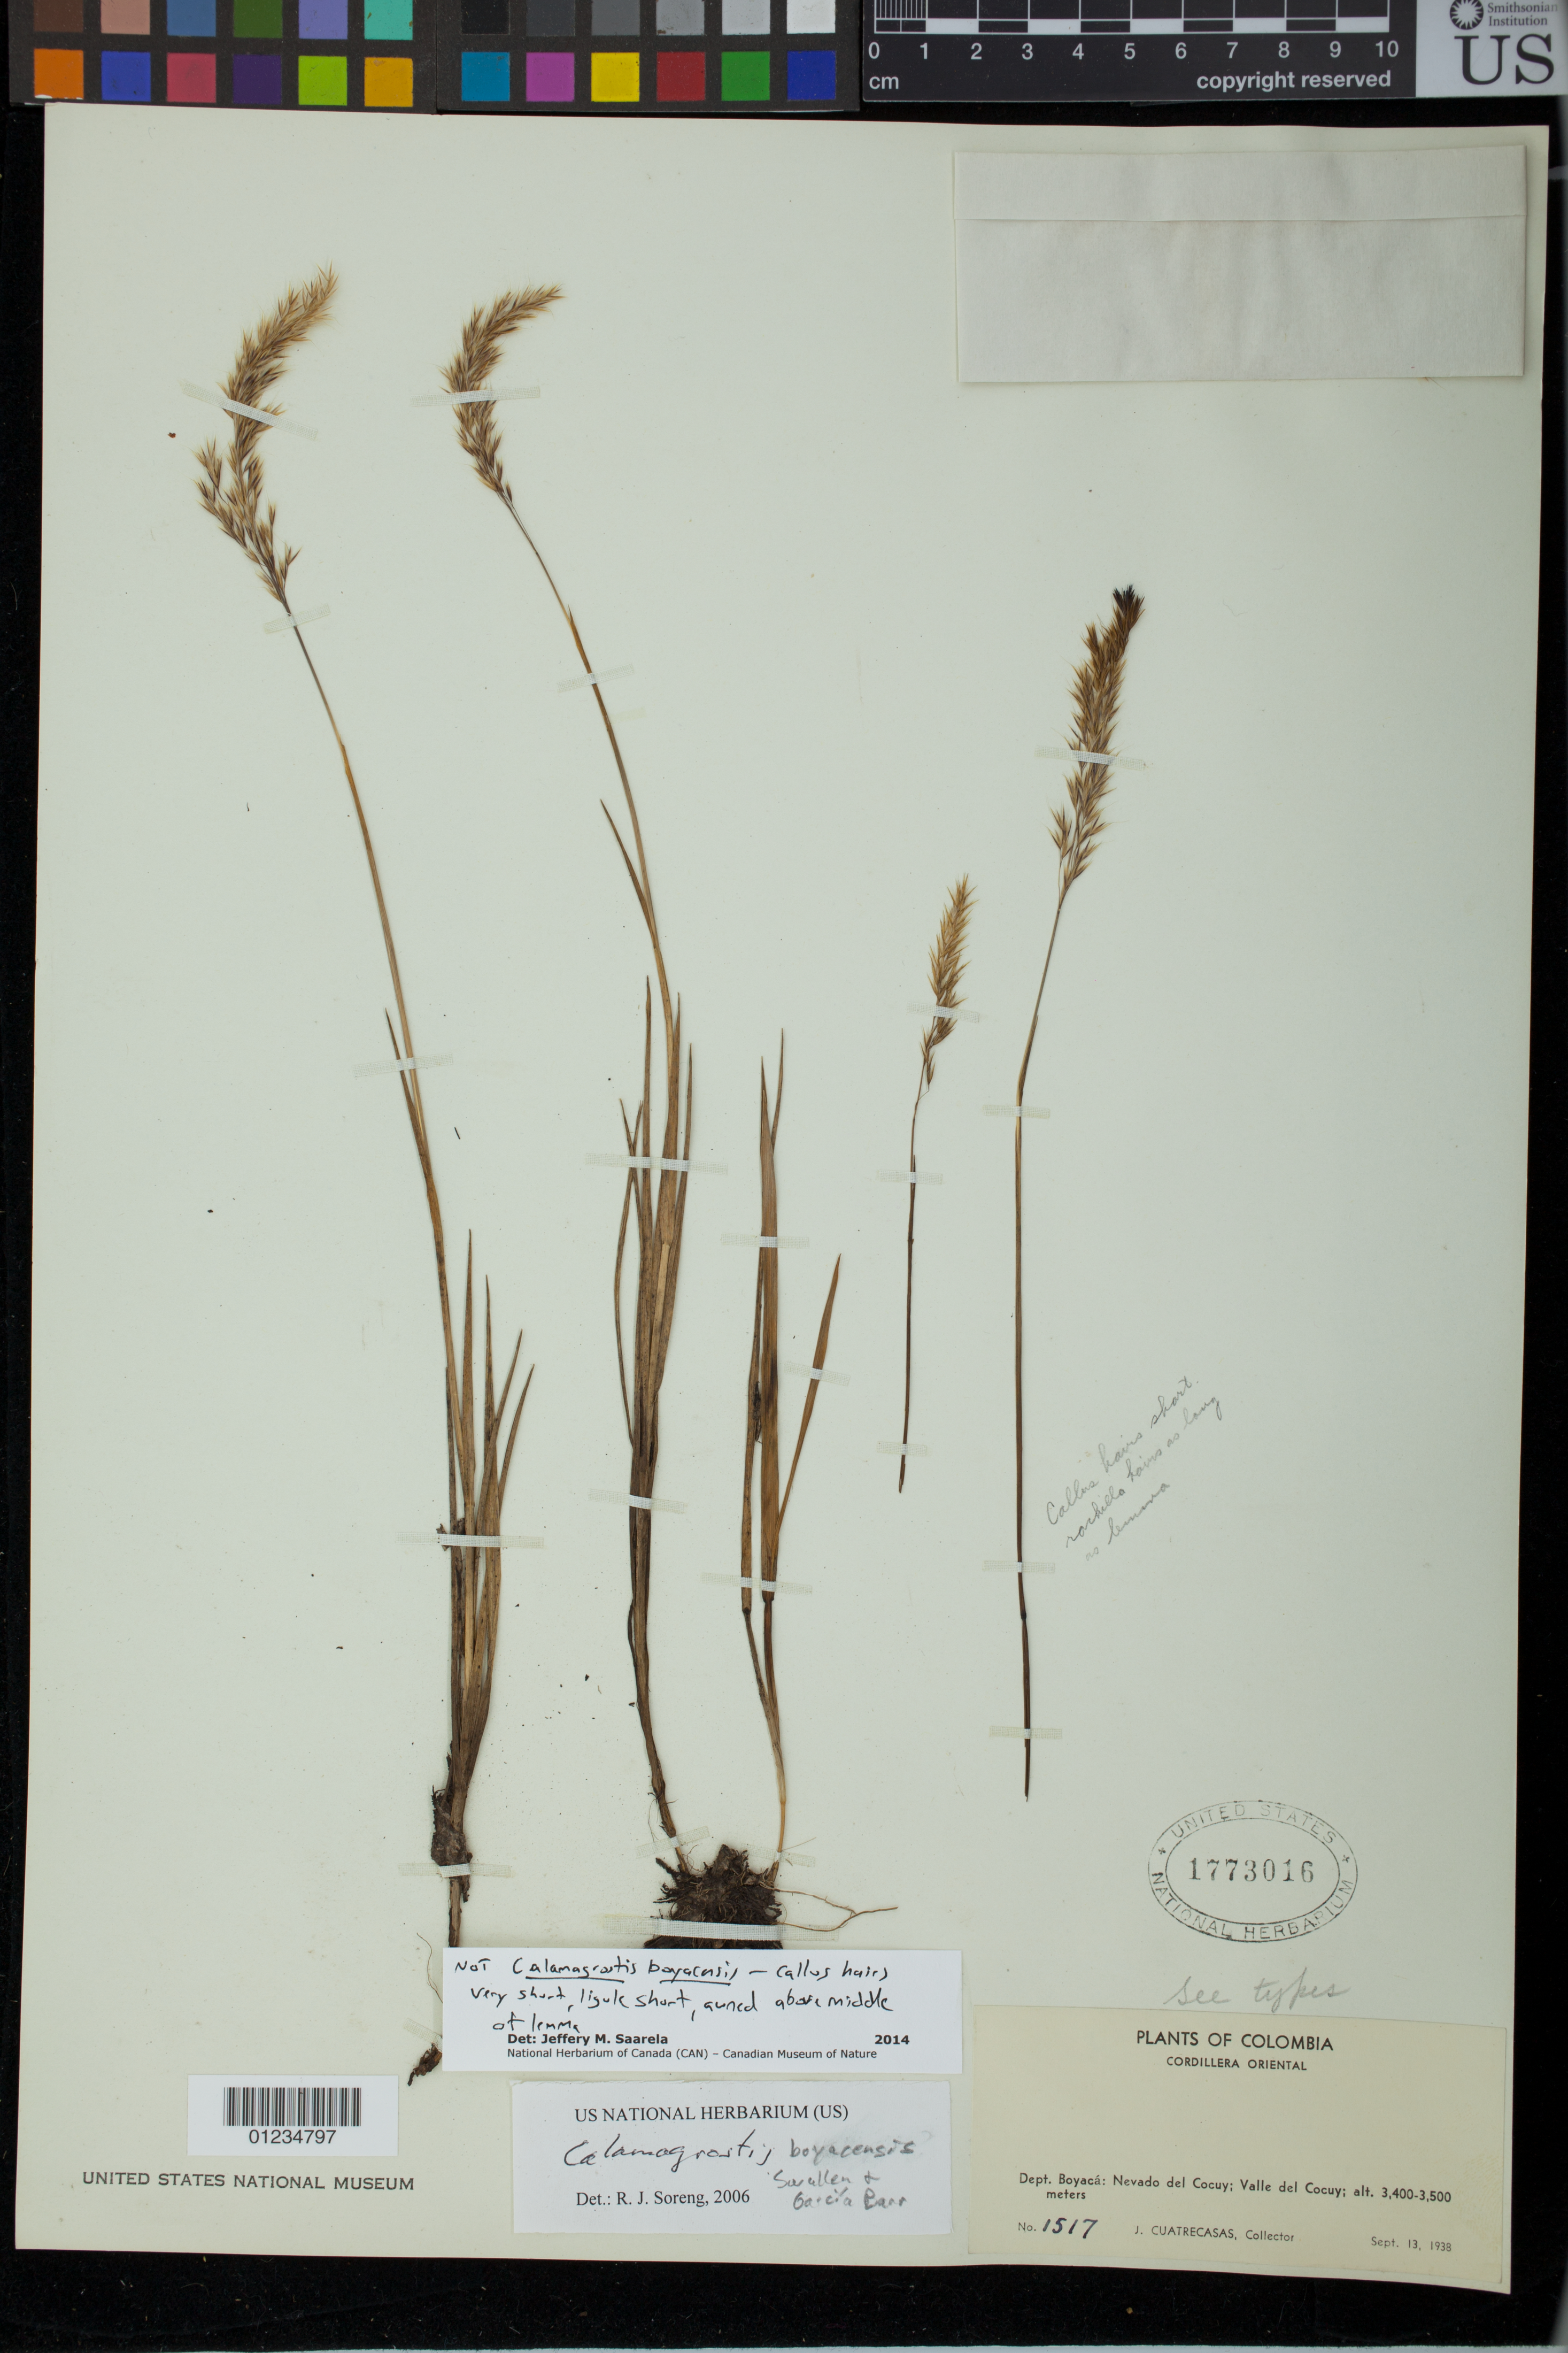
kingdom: Plantae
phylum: Tracheophyta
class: Liliopsida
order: Poales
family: Poaceae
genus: Calamagrostis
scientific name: Calamagrostis planifolia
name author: (Kunth) Trin. ex Steud.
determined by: Soreng, Robert J., Research Associate (BOT), Smithsonian Institution - National Museum of Natural History (UNITED STATES)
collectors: J. Cuatrecasas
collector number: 1517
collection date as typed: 13 Sep 1938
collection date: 1938-09-13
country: Colombia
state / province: Boyacá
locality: Nevada del Cocuy; Valle del Cocuy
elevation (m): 3400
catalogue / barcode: US 1773016